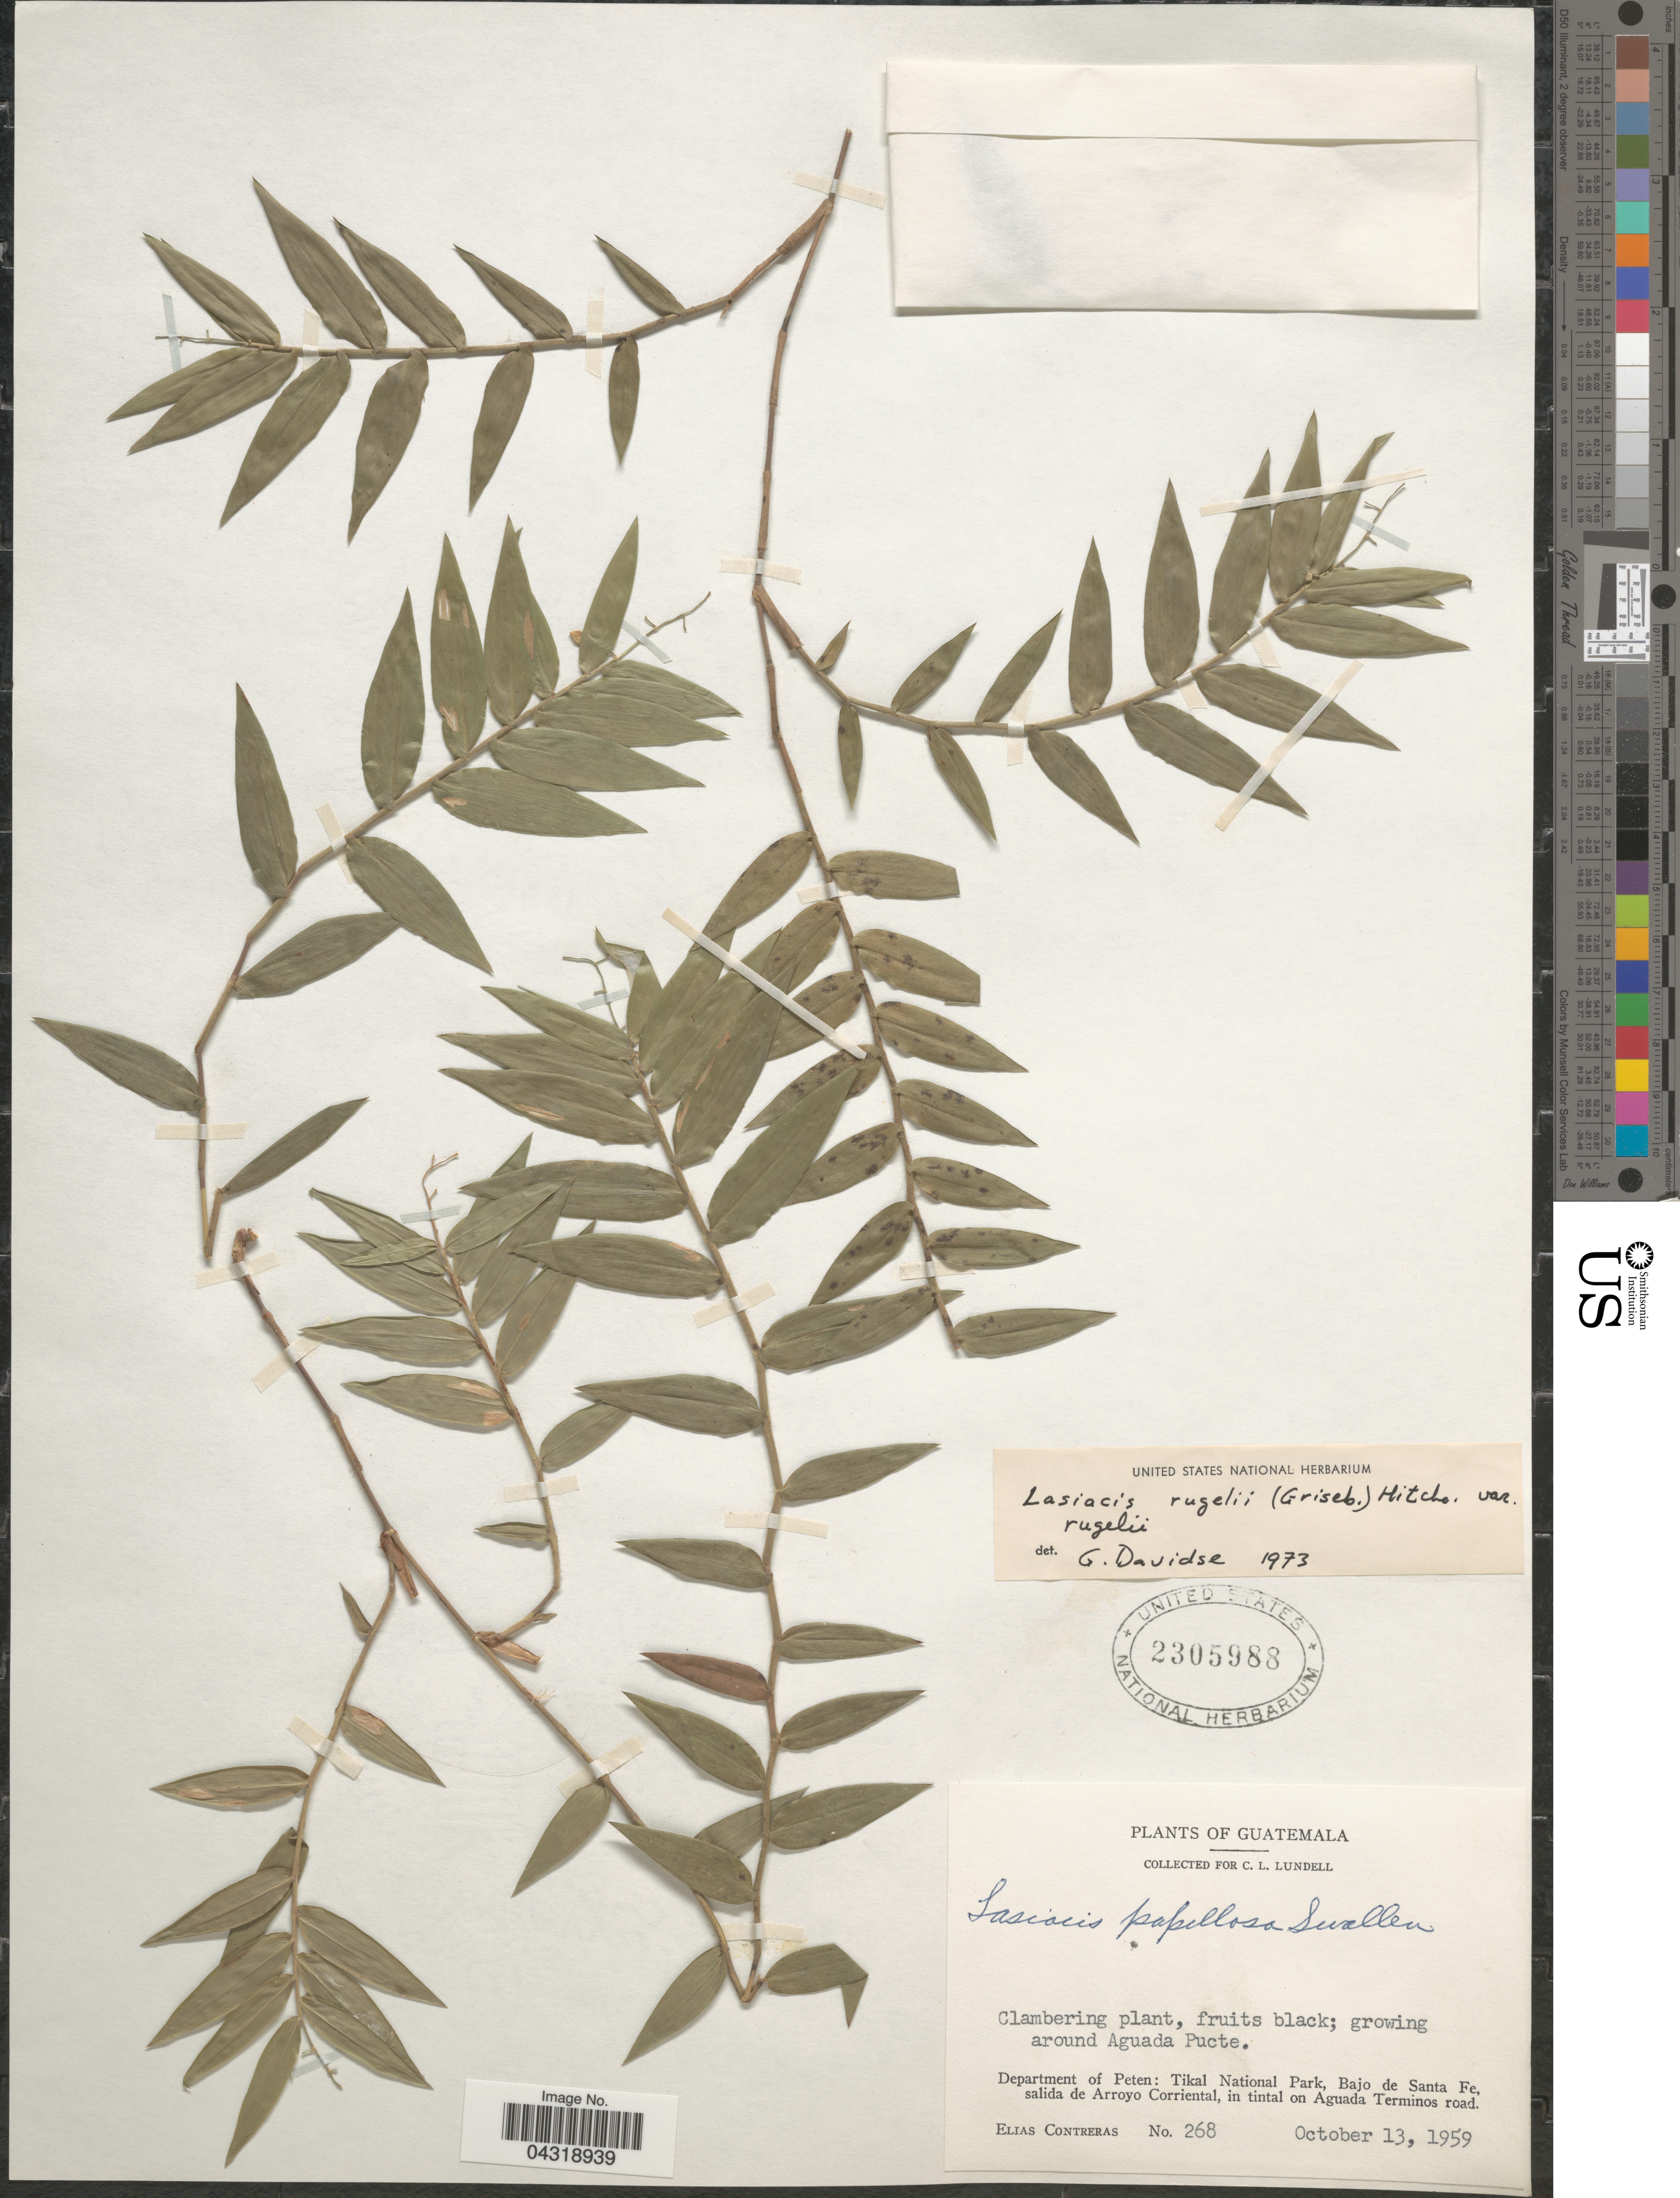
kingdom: Plantae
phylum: Tracheophyta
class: Liliopsida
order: Poales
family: Poaceae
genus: Lasiacis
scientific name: Lasiacis rugelii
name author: (Griseb.) Hitchc.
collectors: E. Contreras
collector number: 268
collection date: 1959-10-13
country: Guatemala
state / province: El Peten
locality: Around Aguada Pucte. Departmtent of Peten: Tikal National Park, Bajo de Santa Fe, salida de Arroyo Corriental, in tintal on Aguada Terminos road.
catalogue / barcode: US 2305988